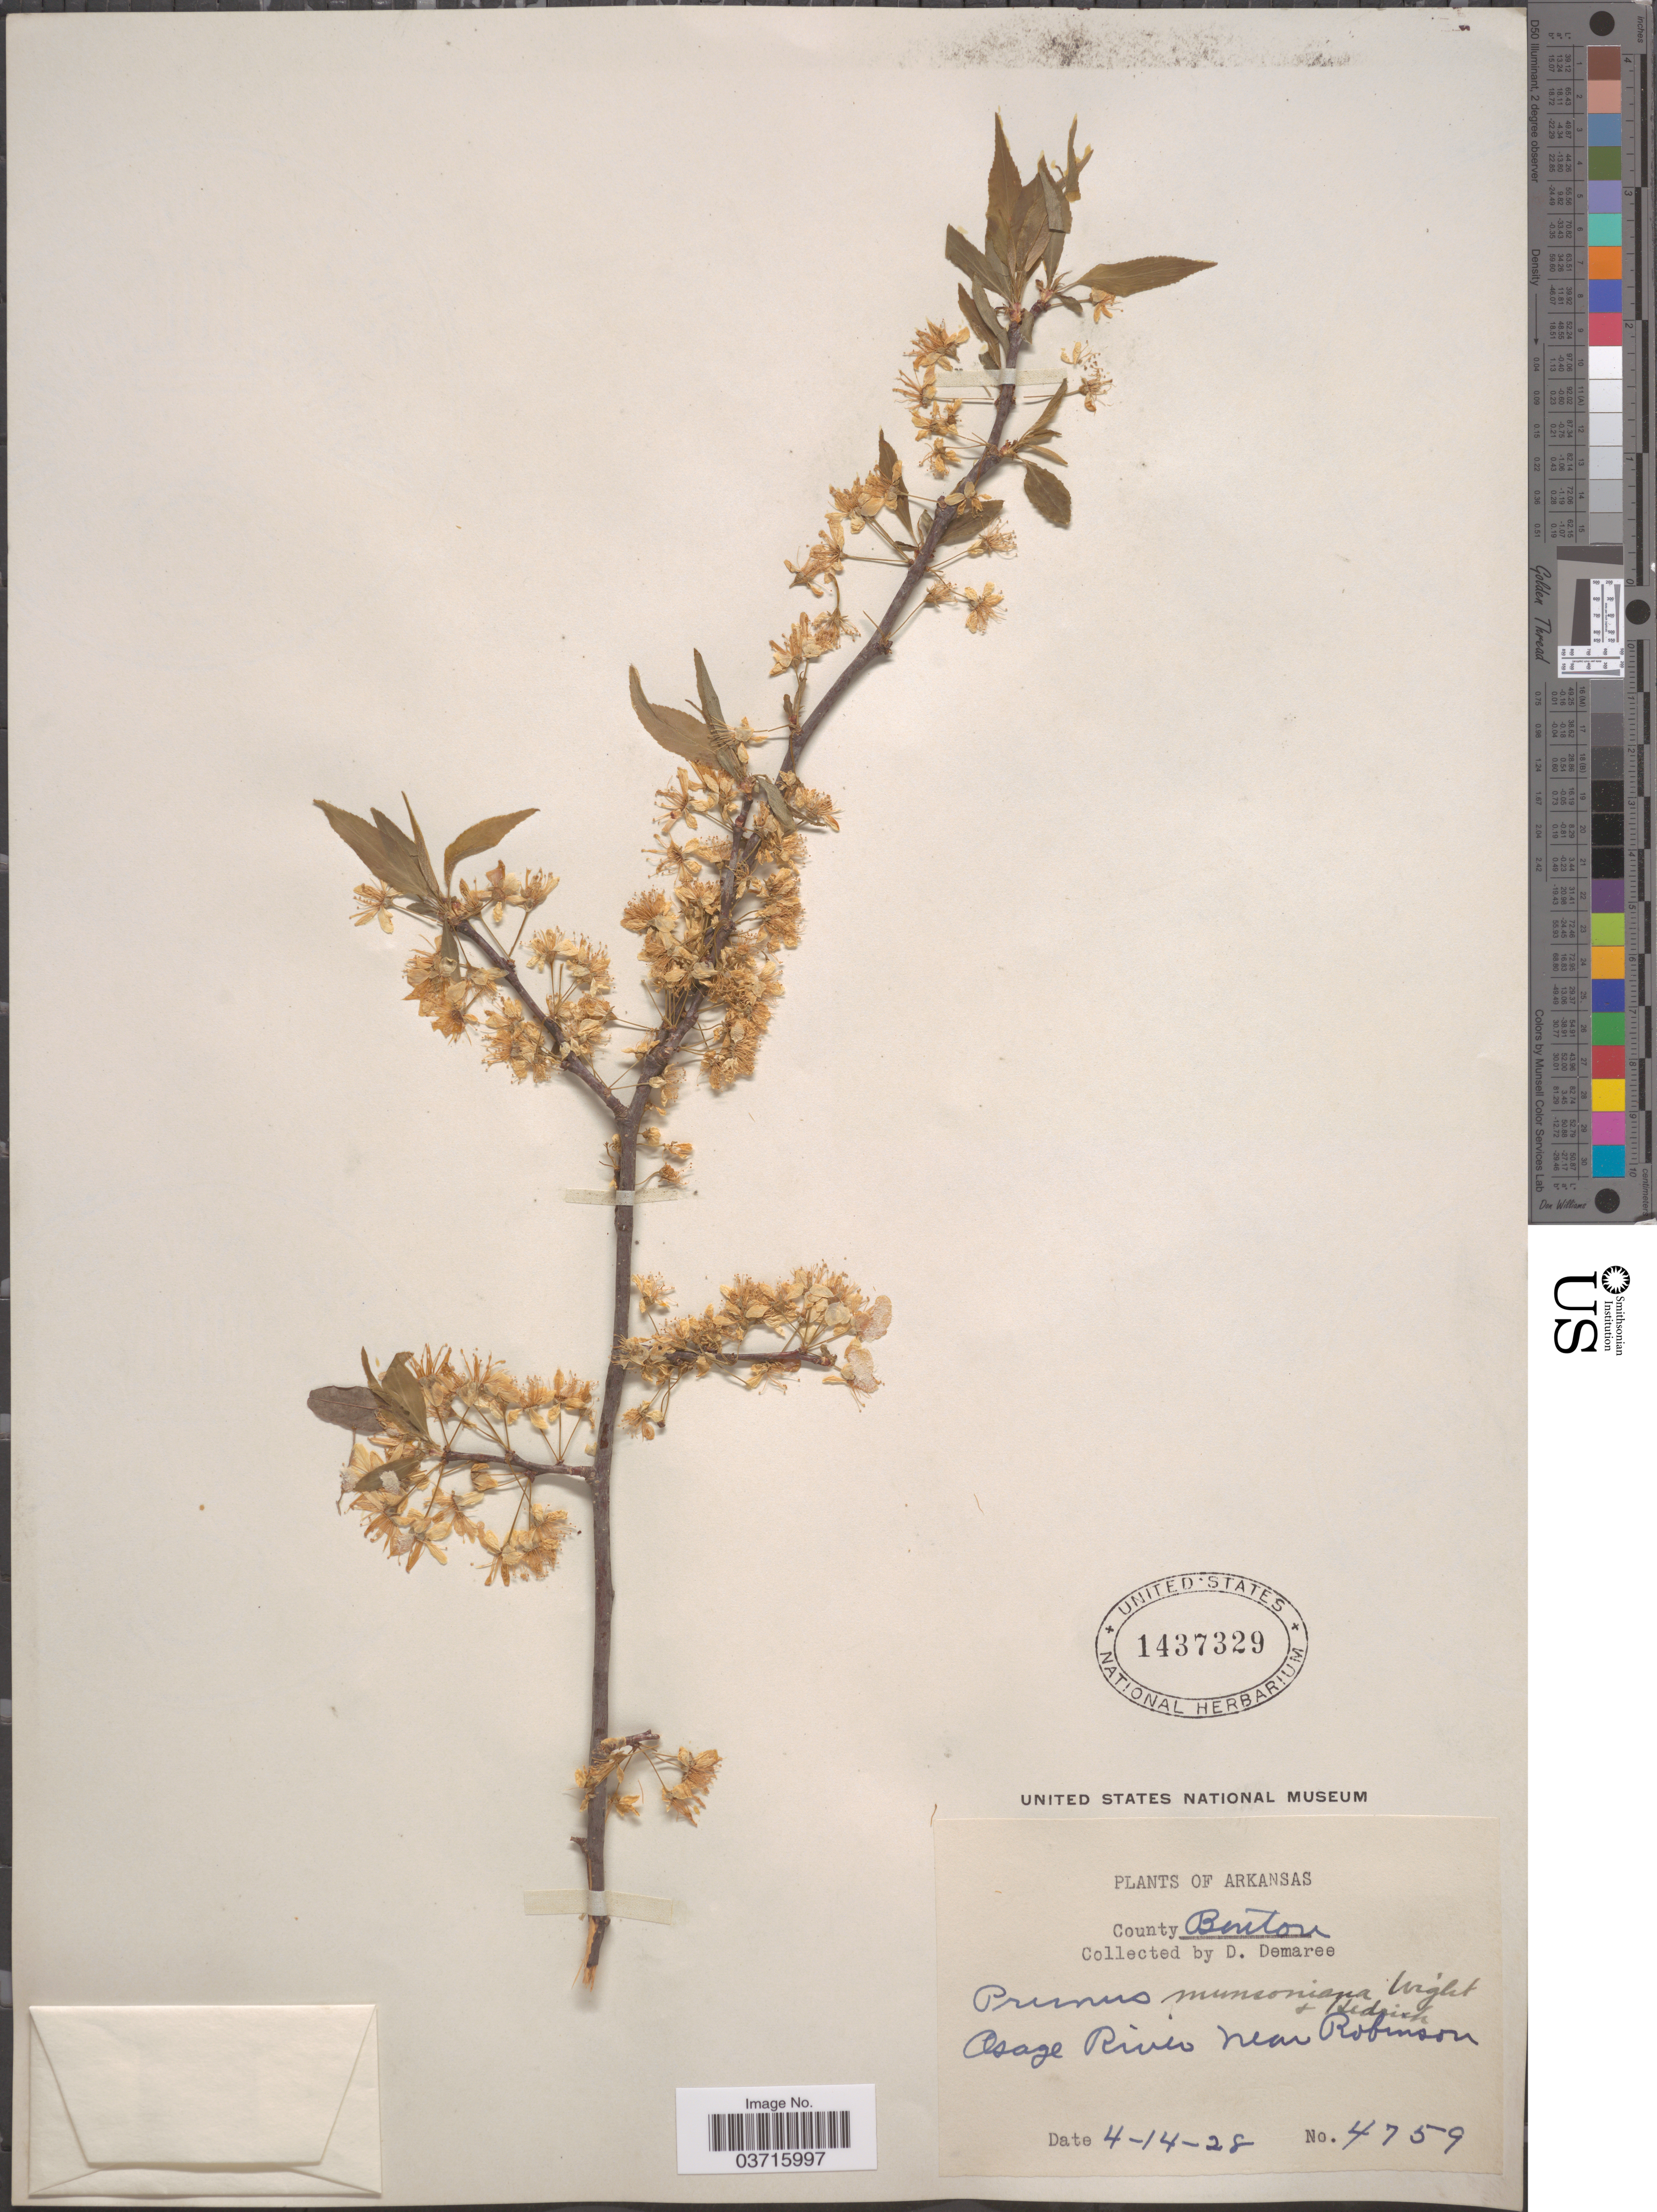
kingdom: Plantae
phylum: Tracheophyta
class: Magnoliopsida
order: Rosales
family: Rosaceae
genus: Prunus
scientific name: Prunus munsoniana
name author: W. Wight & Hedrick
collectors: D. Demaree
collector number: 4759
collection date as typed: Transcribed d/m/y: 14/4/28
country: United States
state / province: Arkansas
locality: County Benton. Osage River near Robinson.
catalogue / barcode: US 1437329